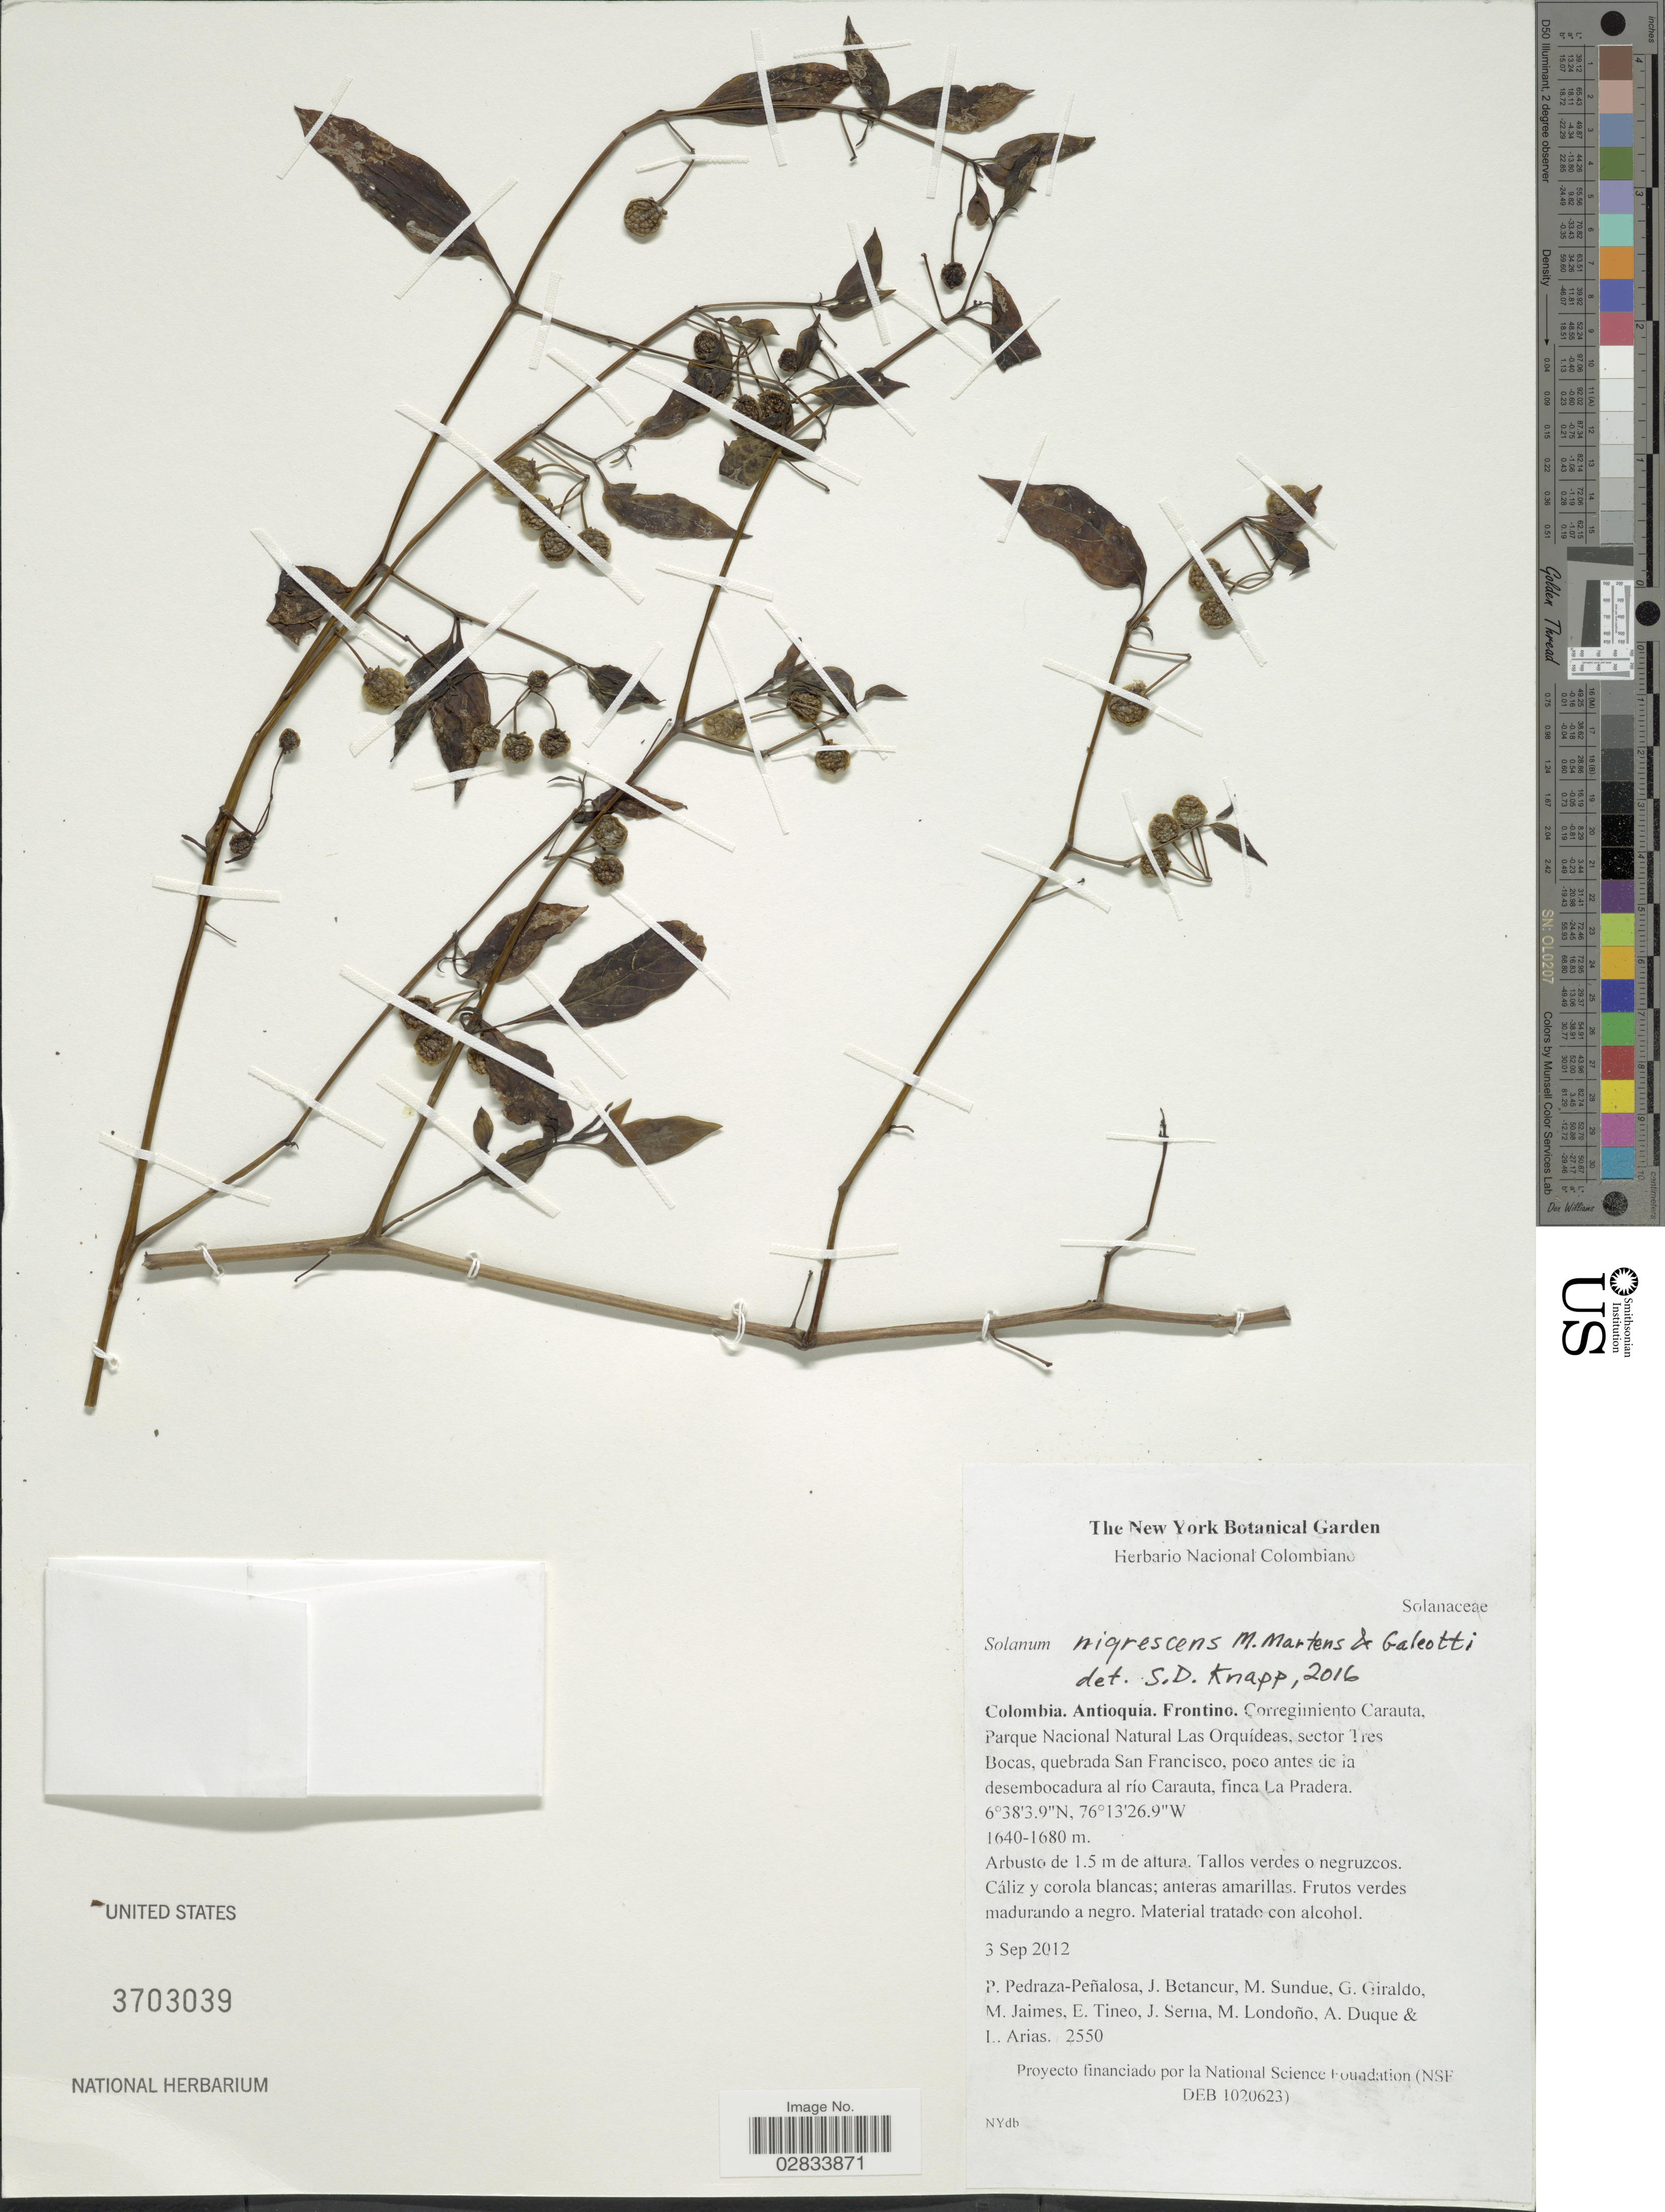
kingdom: Plantae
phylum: Tracheophyta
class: Magnoliopsida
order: Solanales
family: Solanaceae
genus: Solanum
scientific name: Solanum nigrescens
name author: M. Martens & Galeotti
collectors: P. Pedraza-Peñalosa, J. Betancur, M. Sundue, G. Giraldo & et al.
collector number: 2550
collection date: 2012-09-03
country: Colombia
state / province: Antioquia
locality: Antioquia, Frontino, Corregimiento Carauta, Parque Nacional Natural Las Orquídeas, sector Tres Bocas, quebrada San Francisco, poco antes de la desembocadura al río Carauta, finca La Pradera.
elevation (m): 1640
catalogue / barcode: US 3703039